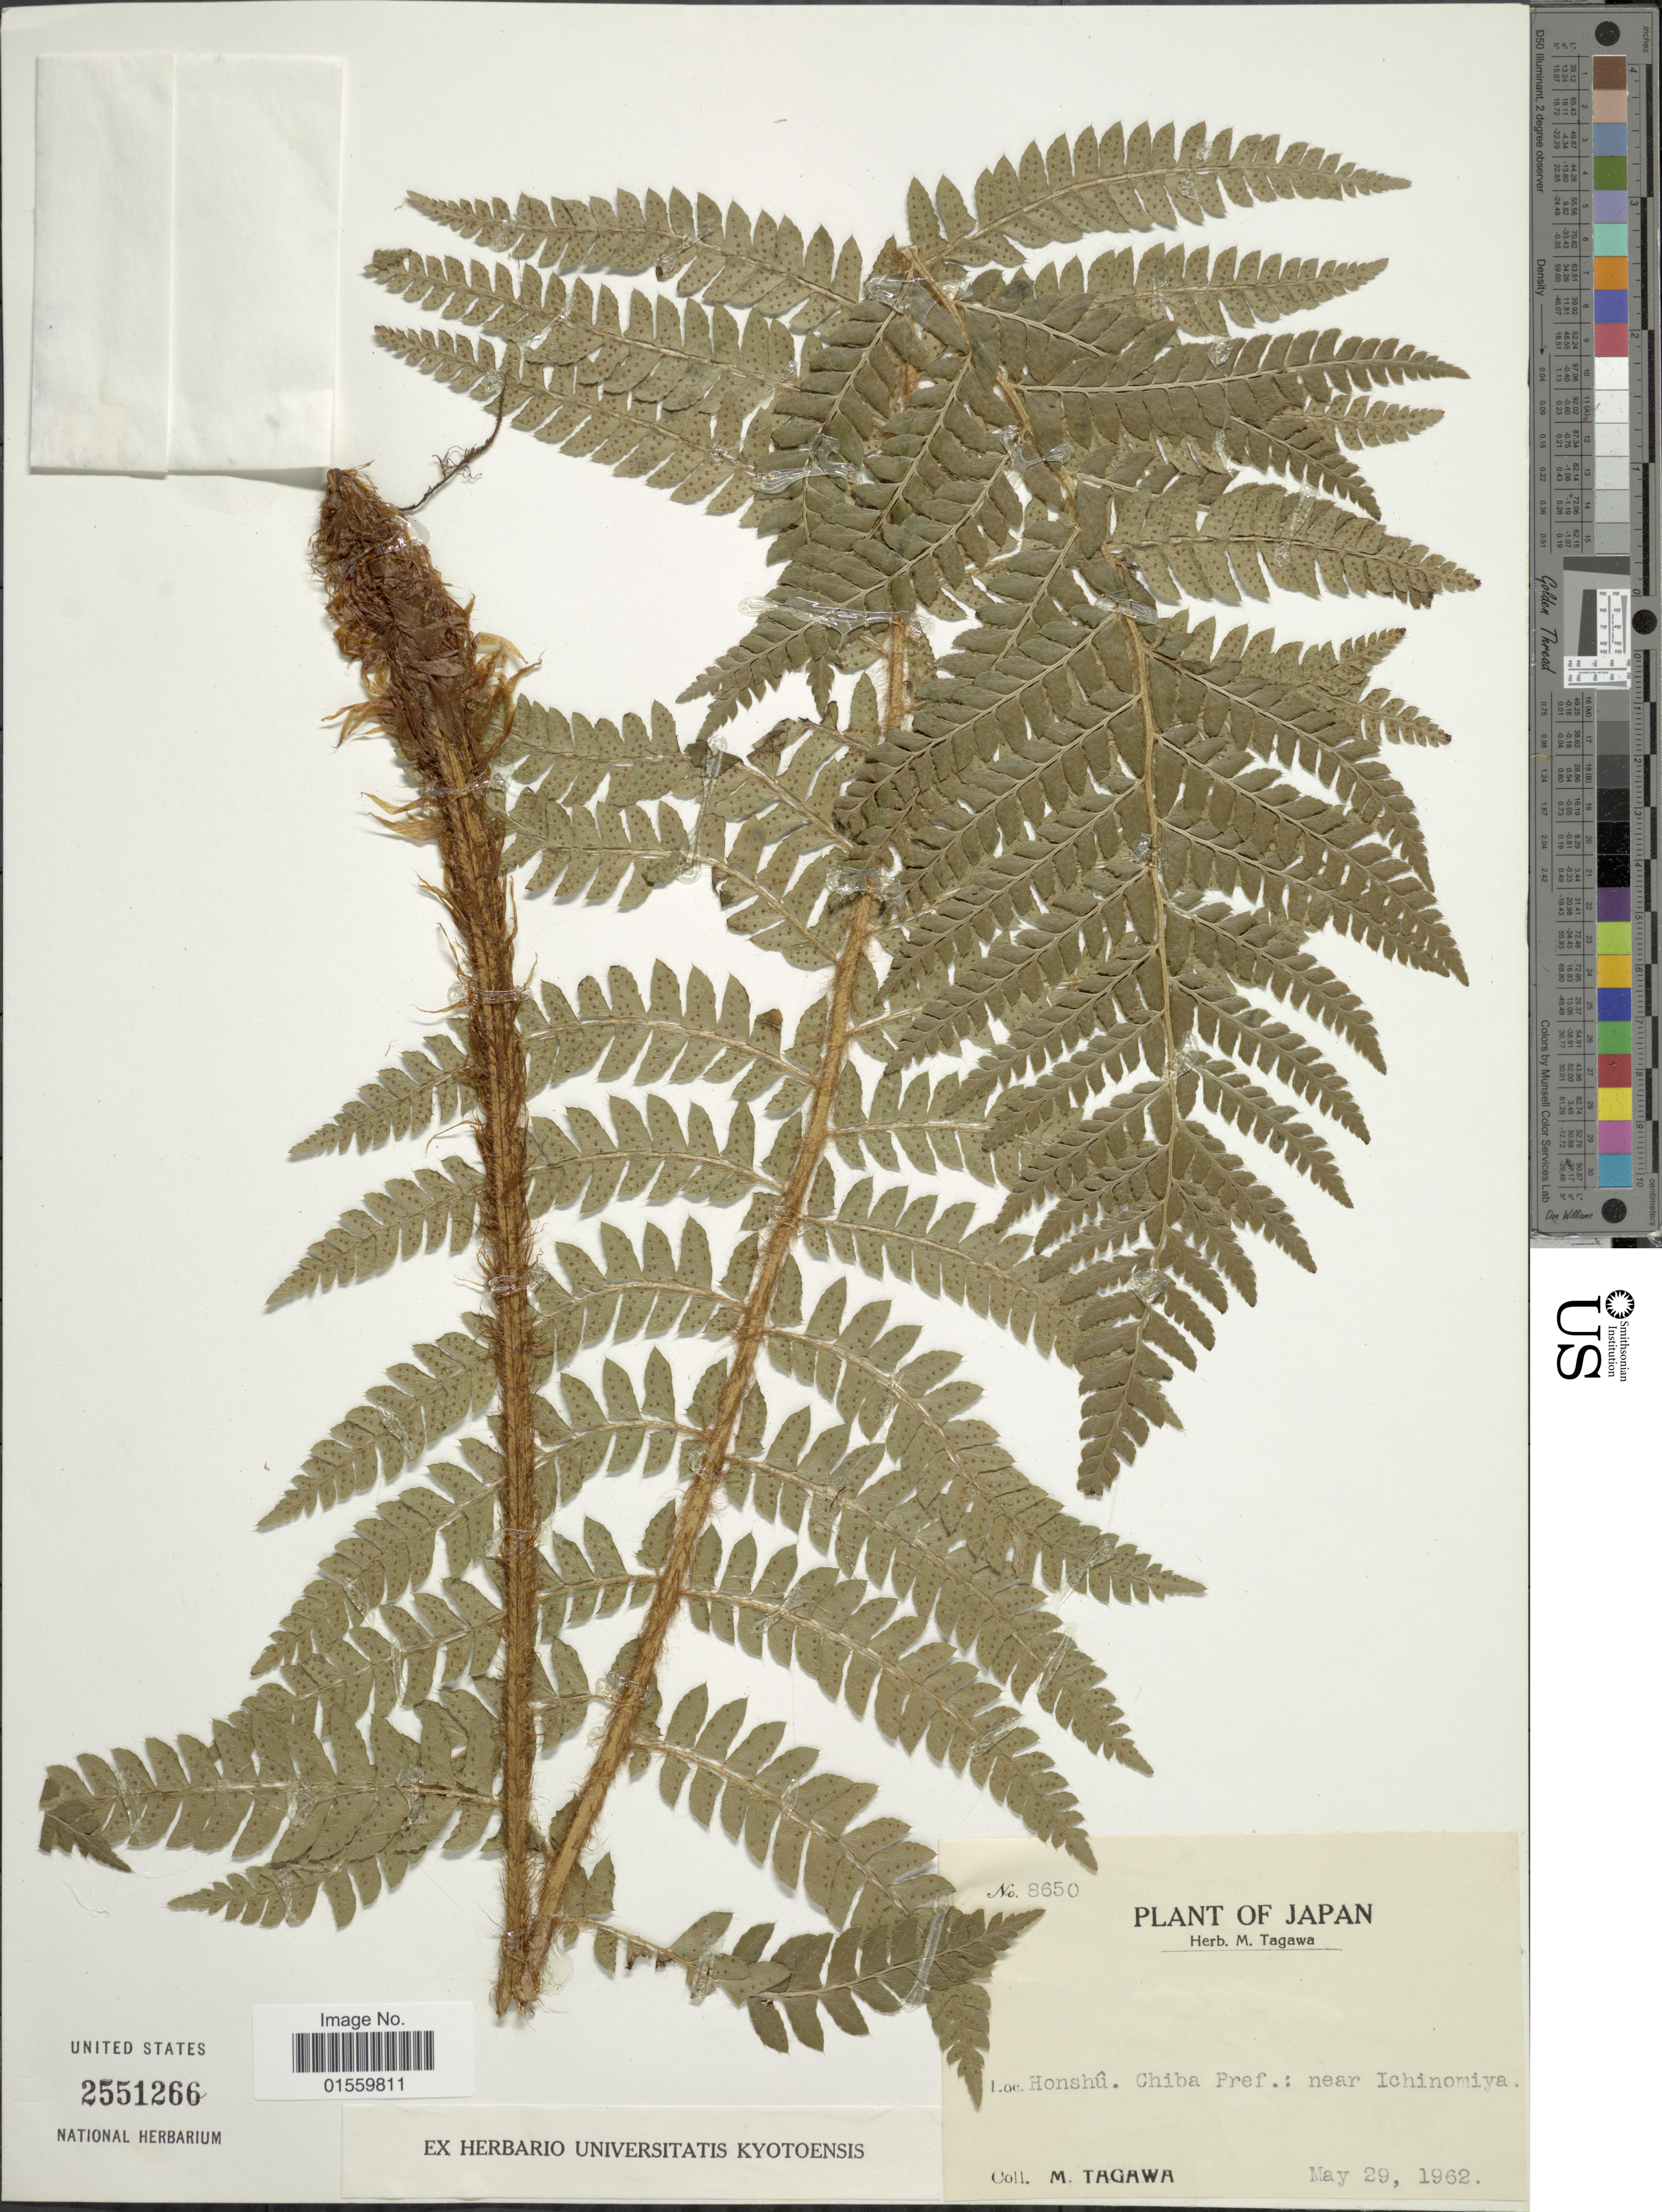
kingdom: Plantae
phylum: Tracheophyta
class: Polypodiopsida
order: Polypodiales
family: Dryopteridaceae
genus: Polystichum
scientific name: Polystichum sp.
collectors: M. Tagawa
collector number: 8650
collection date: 1962-05-29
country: Japan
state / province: Tiba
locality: Honshu. Chiba Pref.: near Ichinomiya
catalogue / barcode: US 2551266